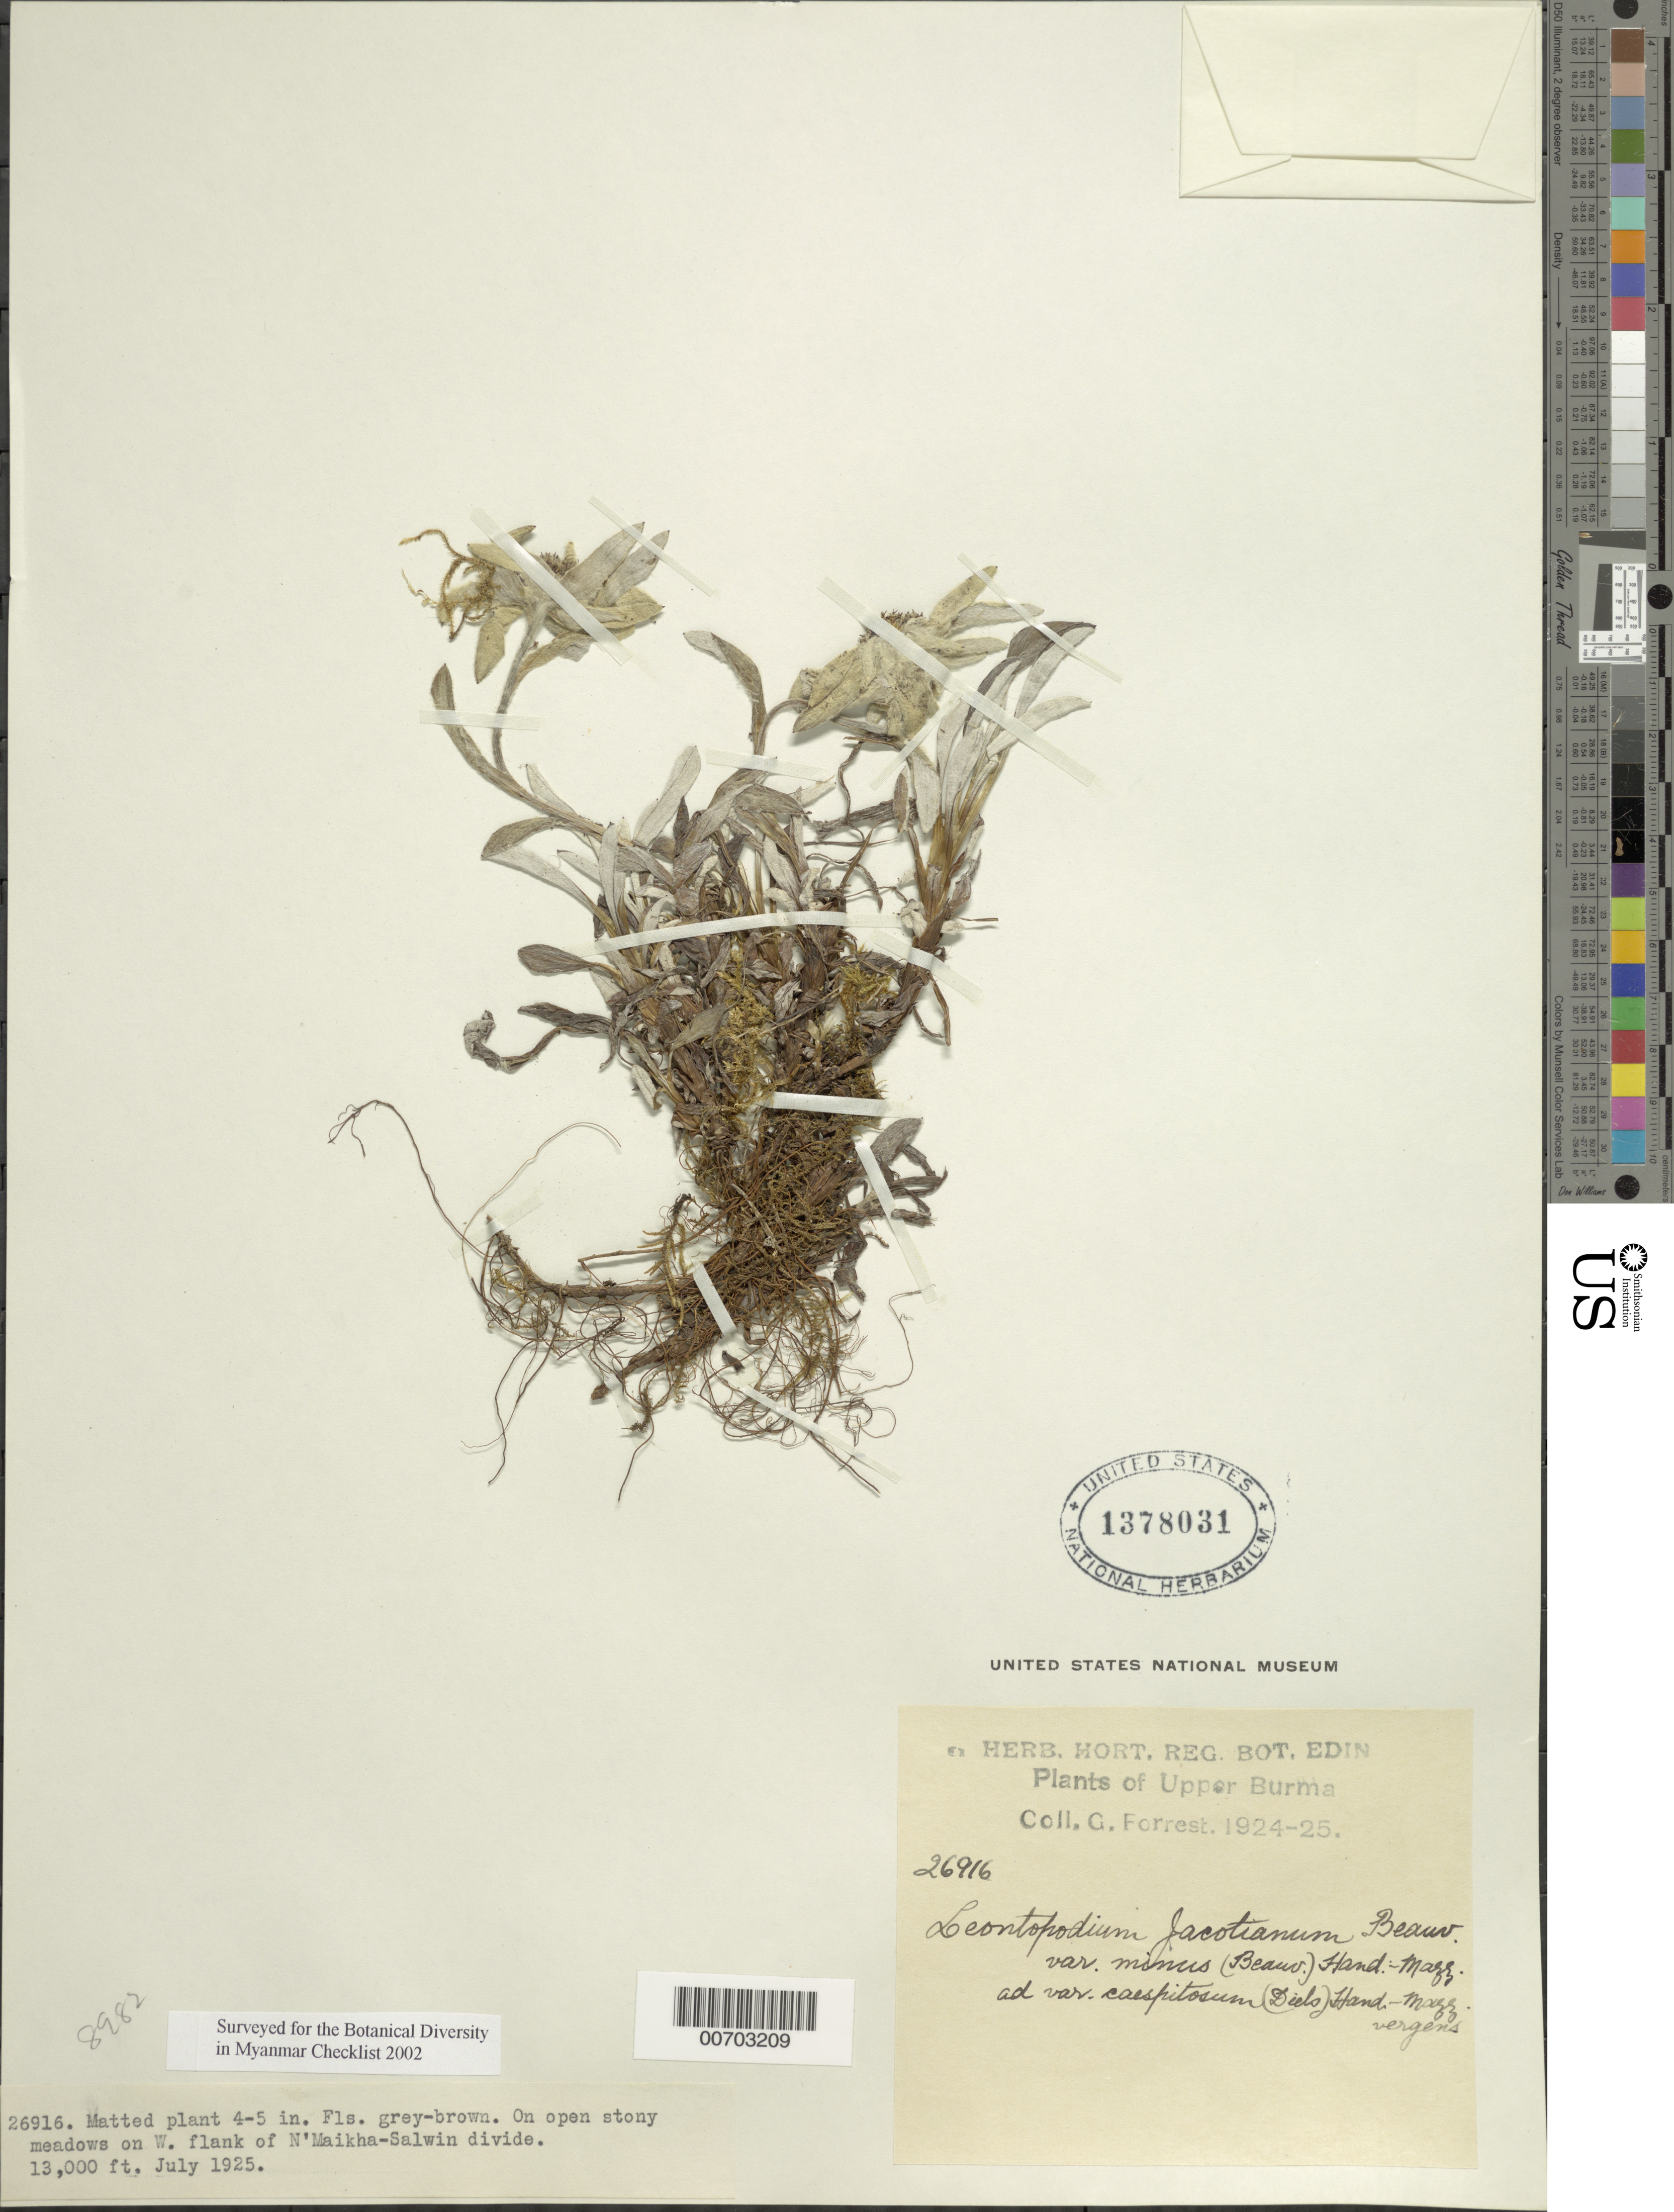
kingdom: Plantae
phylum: Tracheophyta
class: Magnoliopsida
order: Asterales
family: Asteraceae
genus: Leontopodium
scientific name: Leontopodium delavayanum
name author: Hand.-Mazz.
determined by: Chen, Y. S.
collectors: G. Forrest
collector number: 26916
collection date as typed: Jul 1925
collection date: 1925-07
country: Myanmar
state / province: Kachin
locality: N'Maikha-Salwin Divide, W flank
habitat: Open stony meadows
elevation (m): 3962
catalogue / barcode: US 1378031